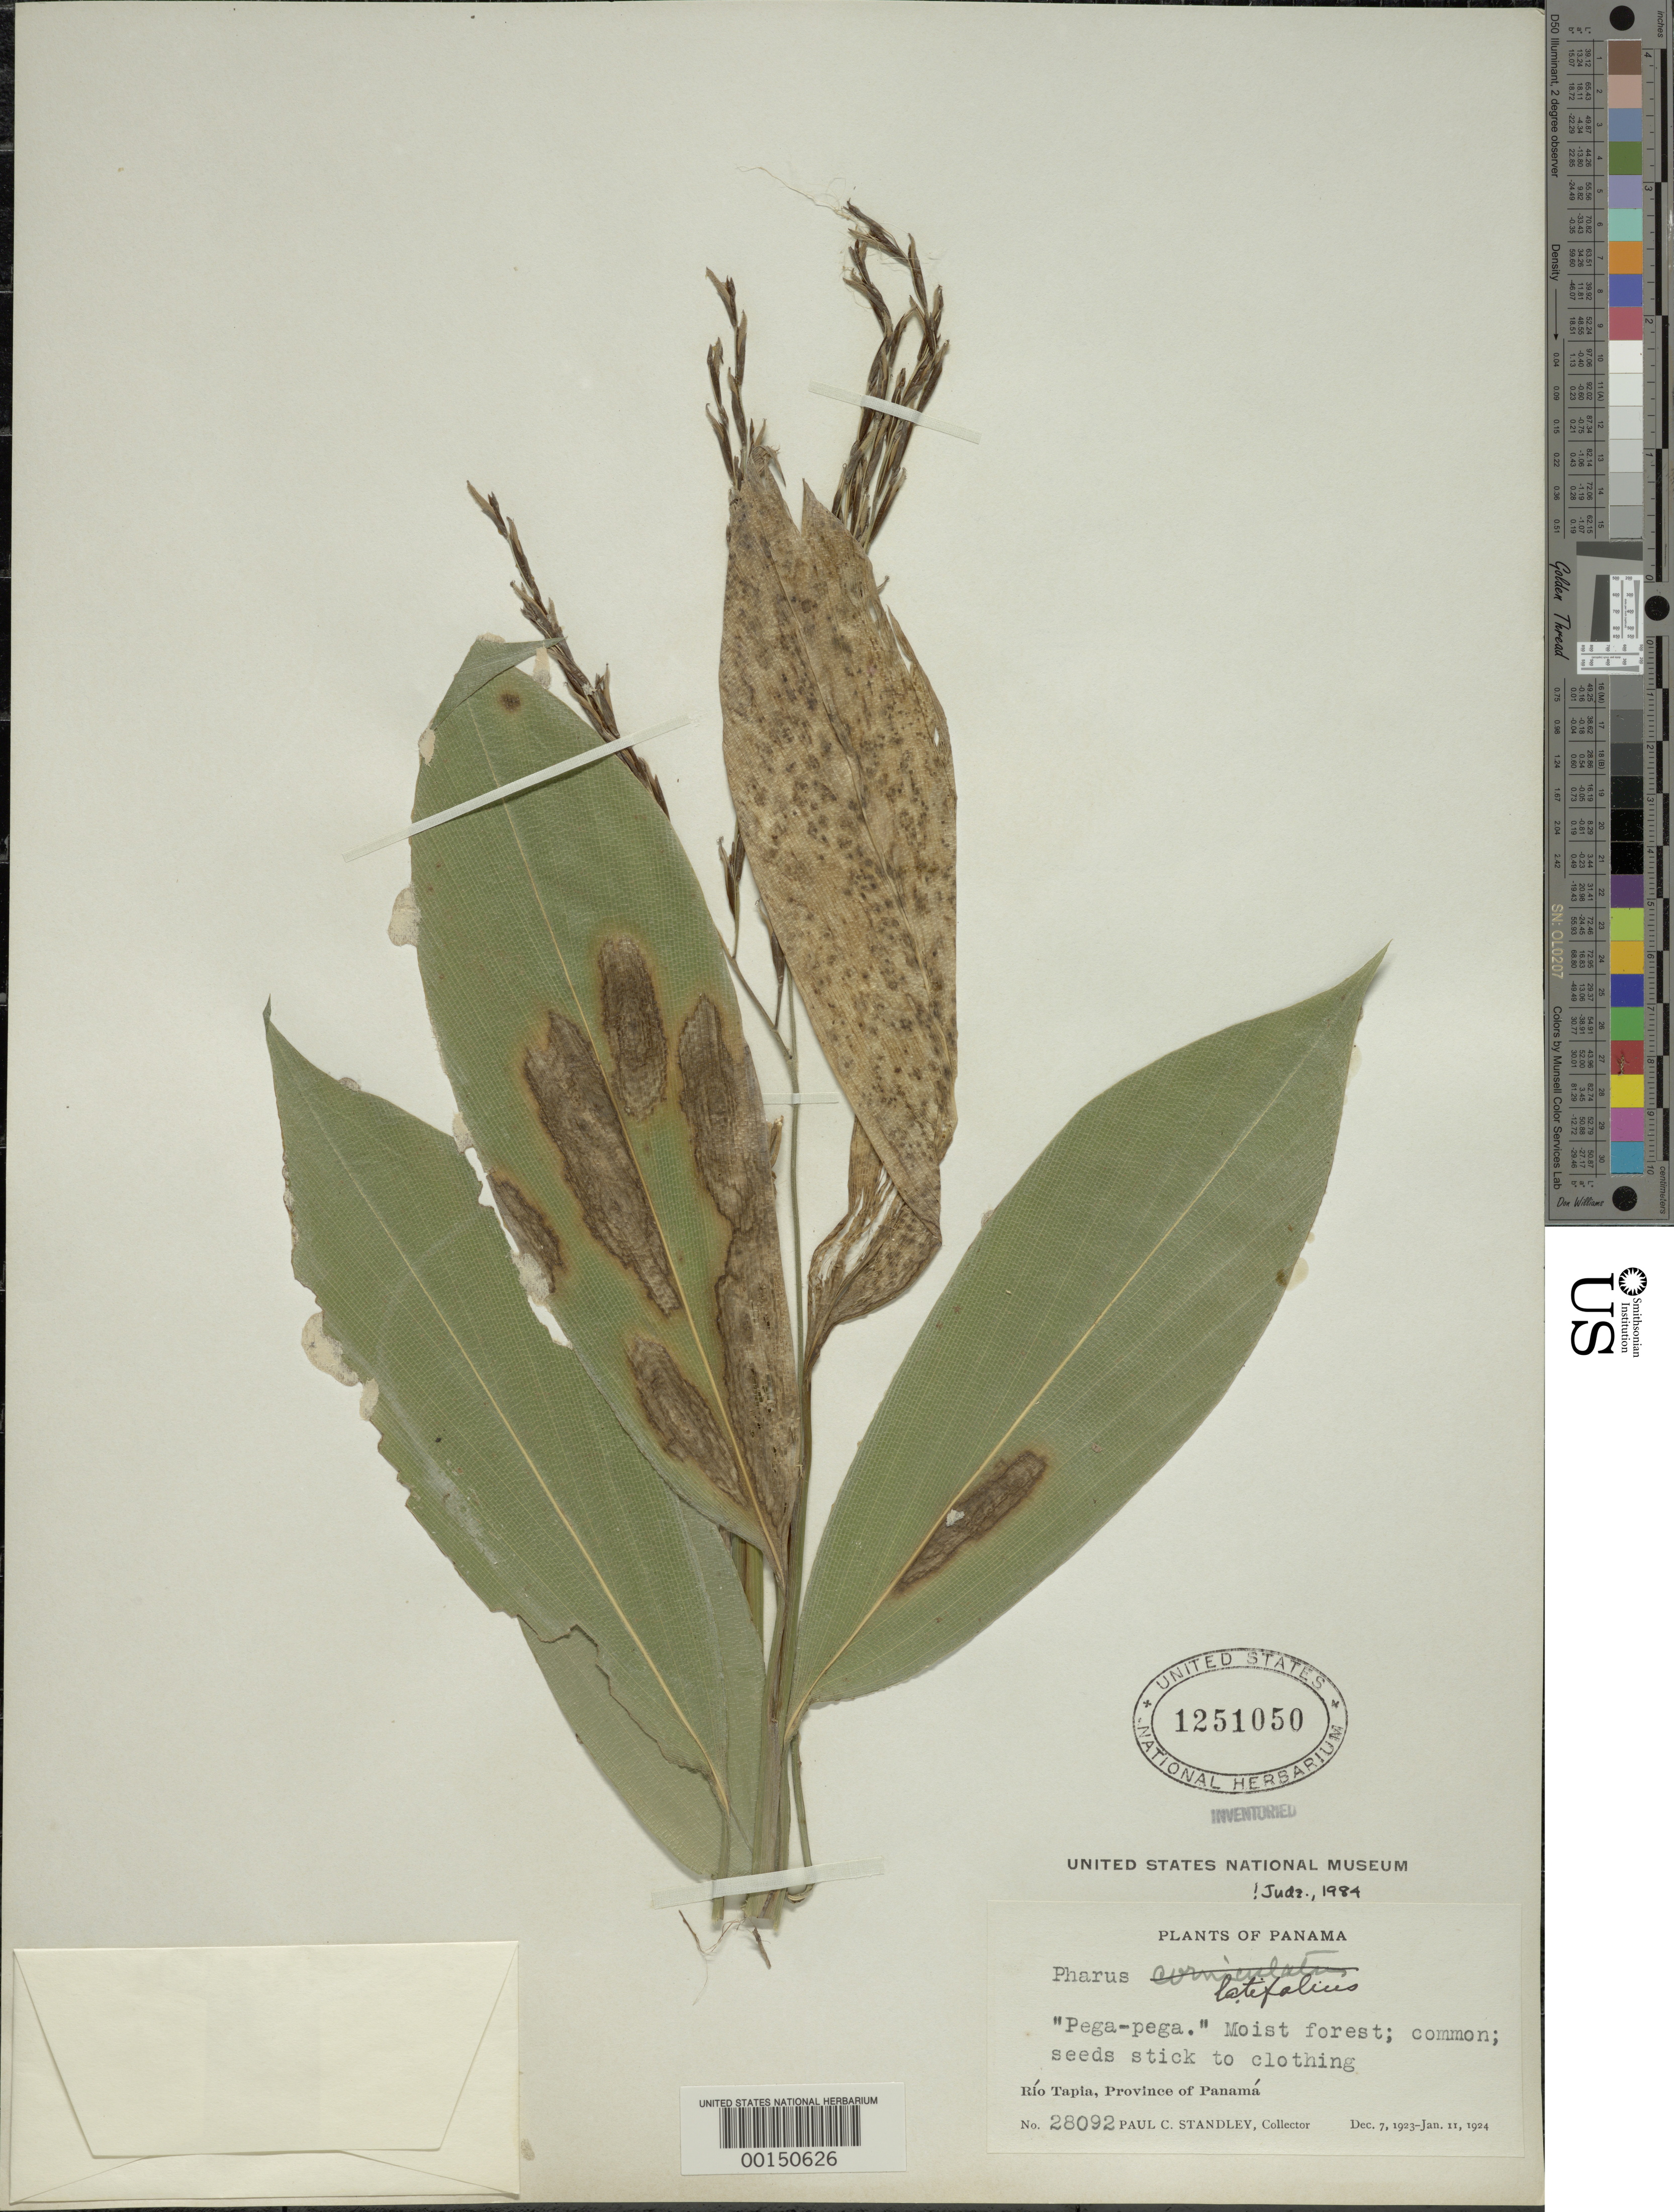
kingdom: Plantae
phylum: Tracheophyta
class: Liliopsida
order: Poales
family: Poaceae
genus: Pharus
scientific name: Pharus latifolius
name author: L.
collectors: P. C. Standley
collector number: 28092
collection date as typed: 07 Dec 1923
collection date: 1923-12-07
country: Panama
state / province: Panamá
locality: Rio Tapia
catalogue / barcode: US 1251050